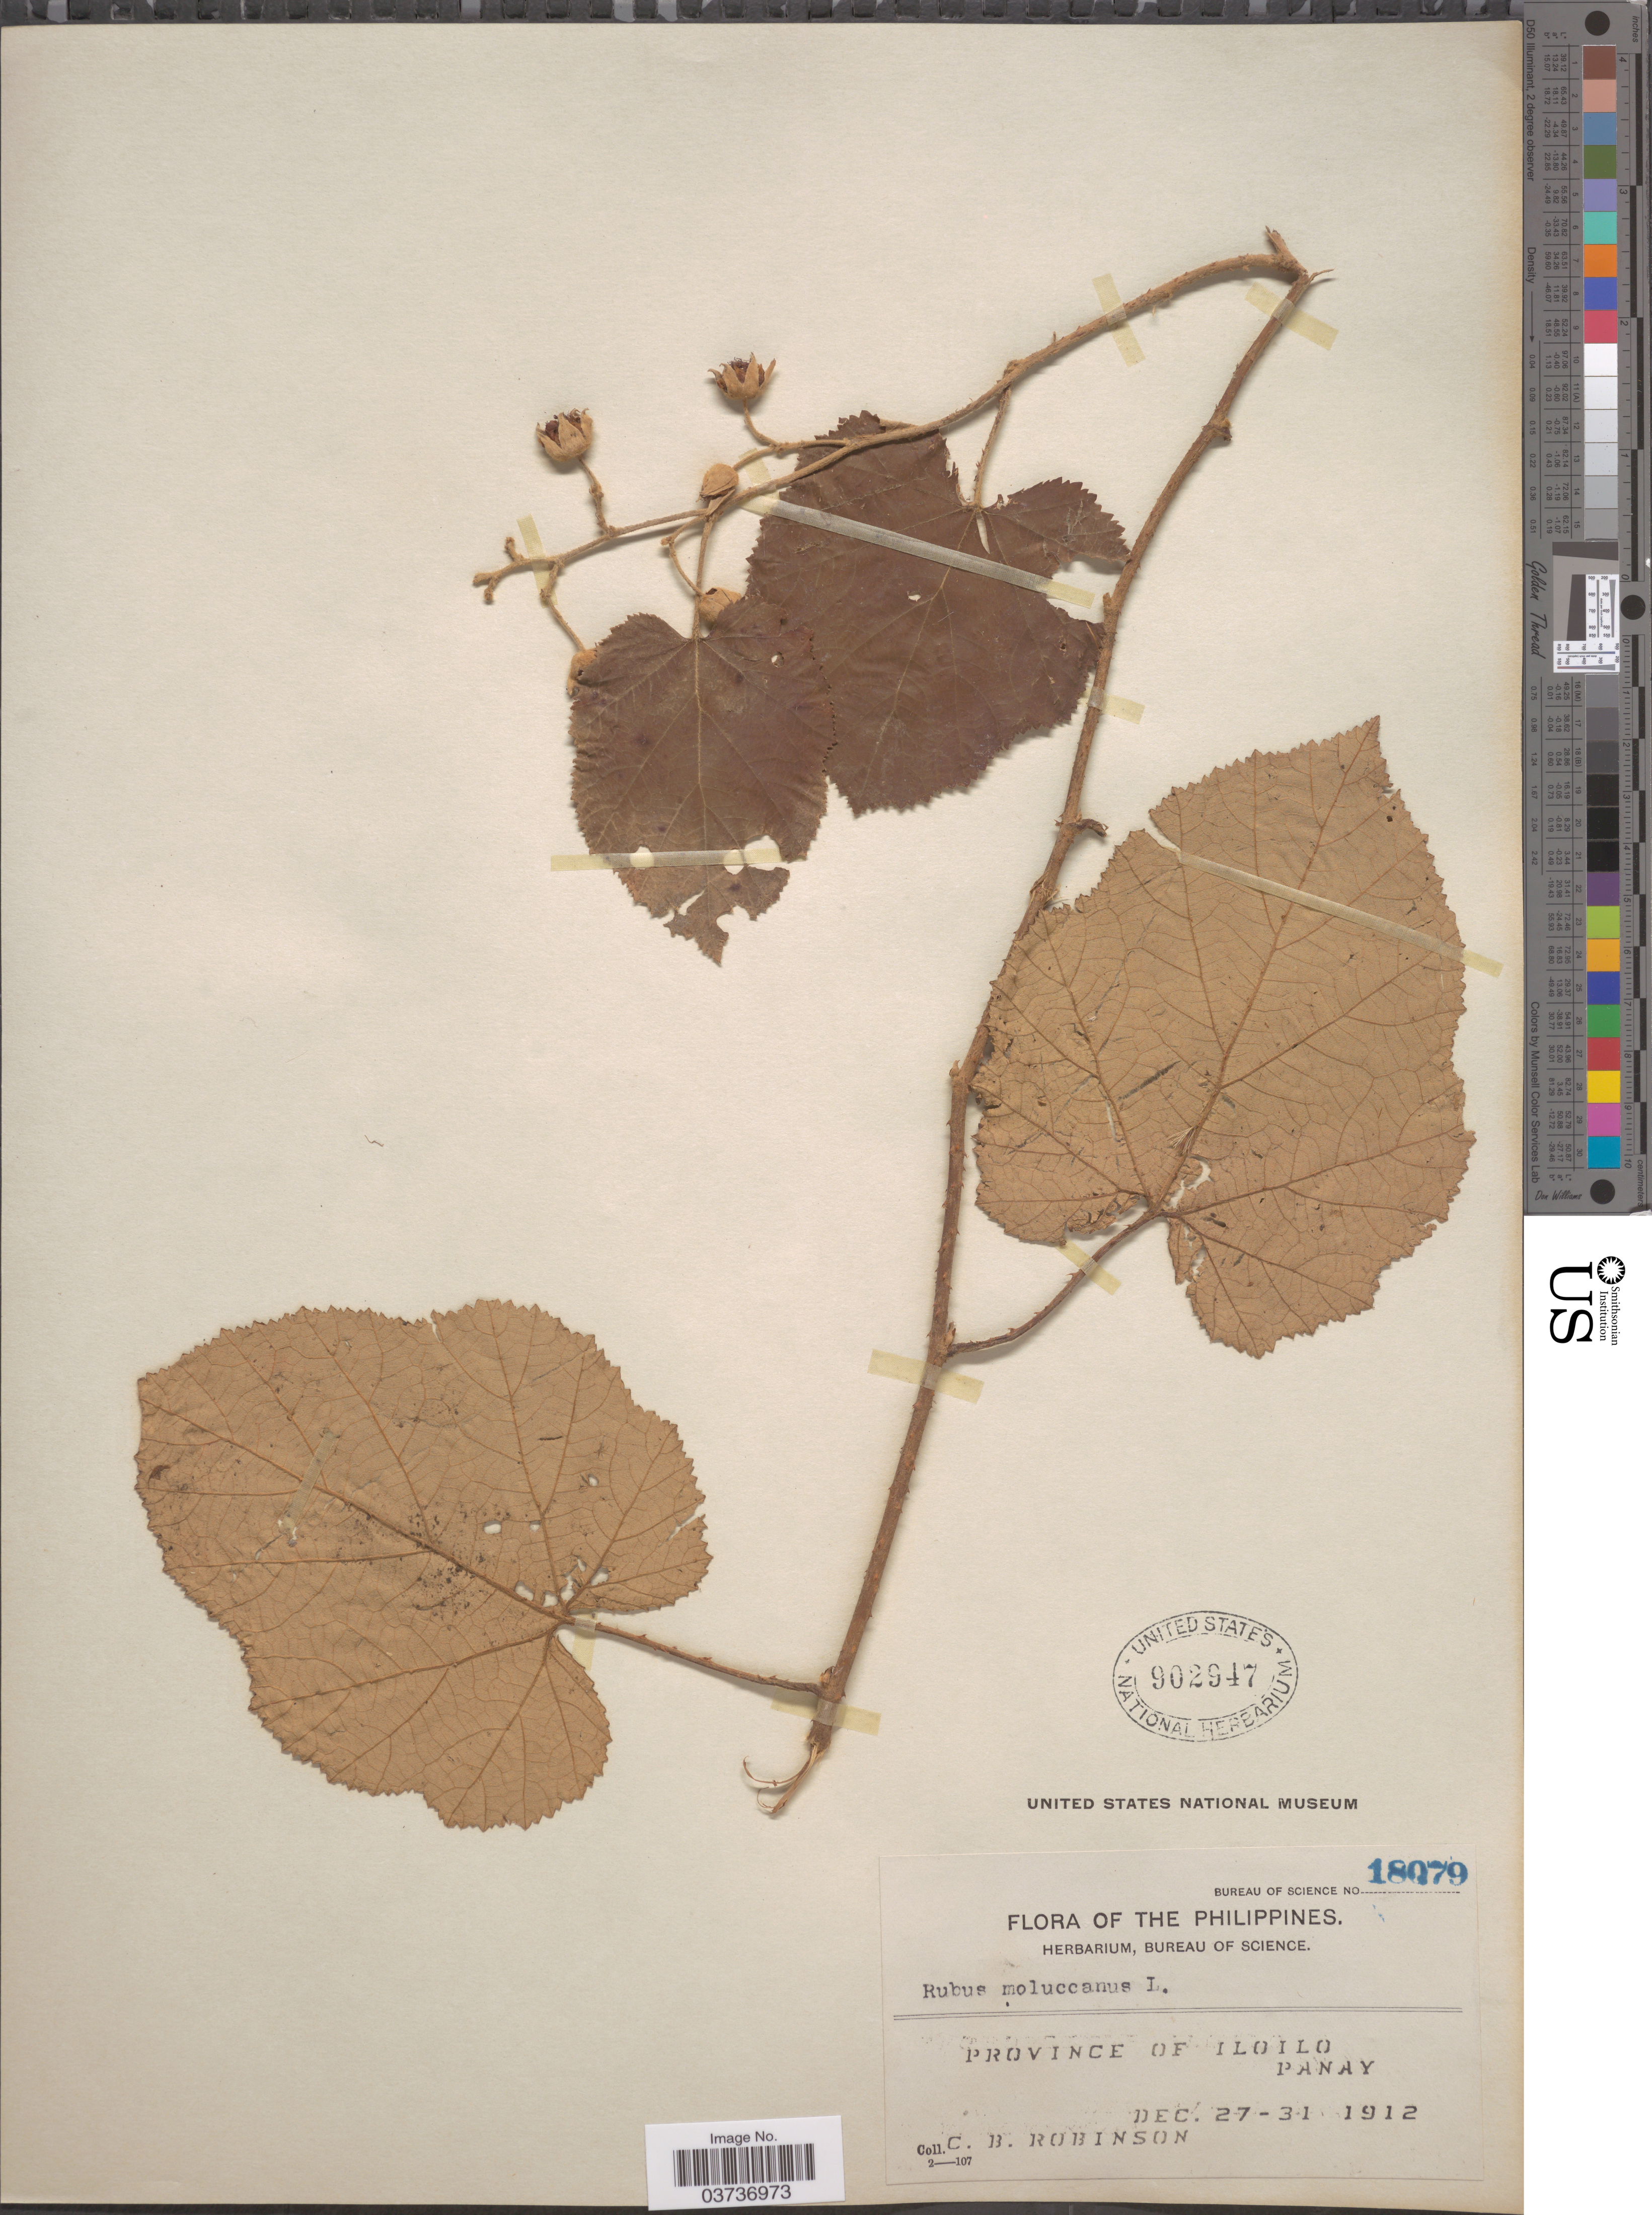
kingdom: Plantae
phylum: Tracheophyta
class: Magnoliopsida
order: Rosales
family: Rosaceae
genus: Rubus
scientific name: Rubus moluccanus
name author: L.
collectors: C. Robinson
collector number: Bureau of Science 18079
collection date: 1912-12-27/1912-12-31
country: Philippines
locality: Province of Iloilo. Panay.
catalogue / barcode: US 902947